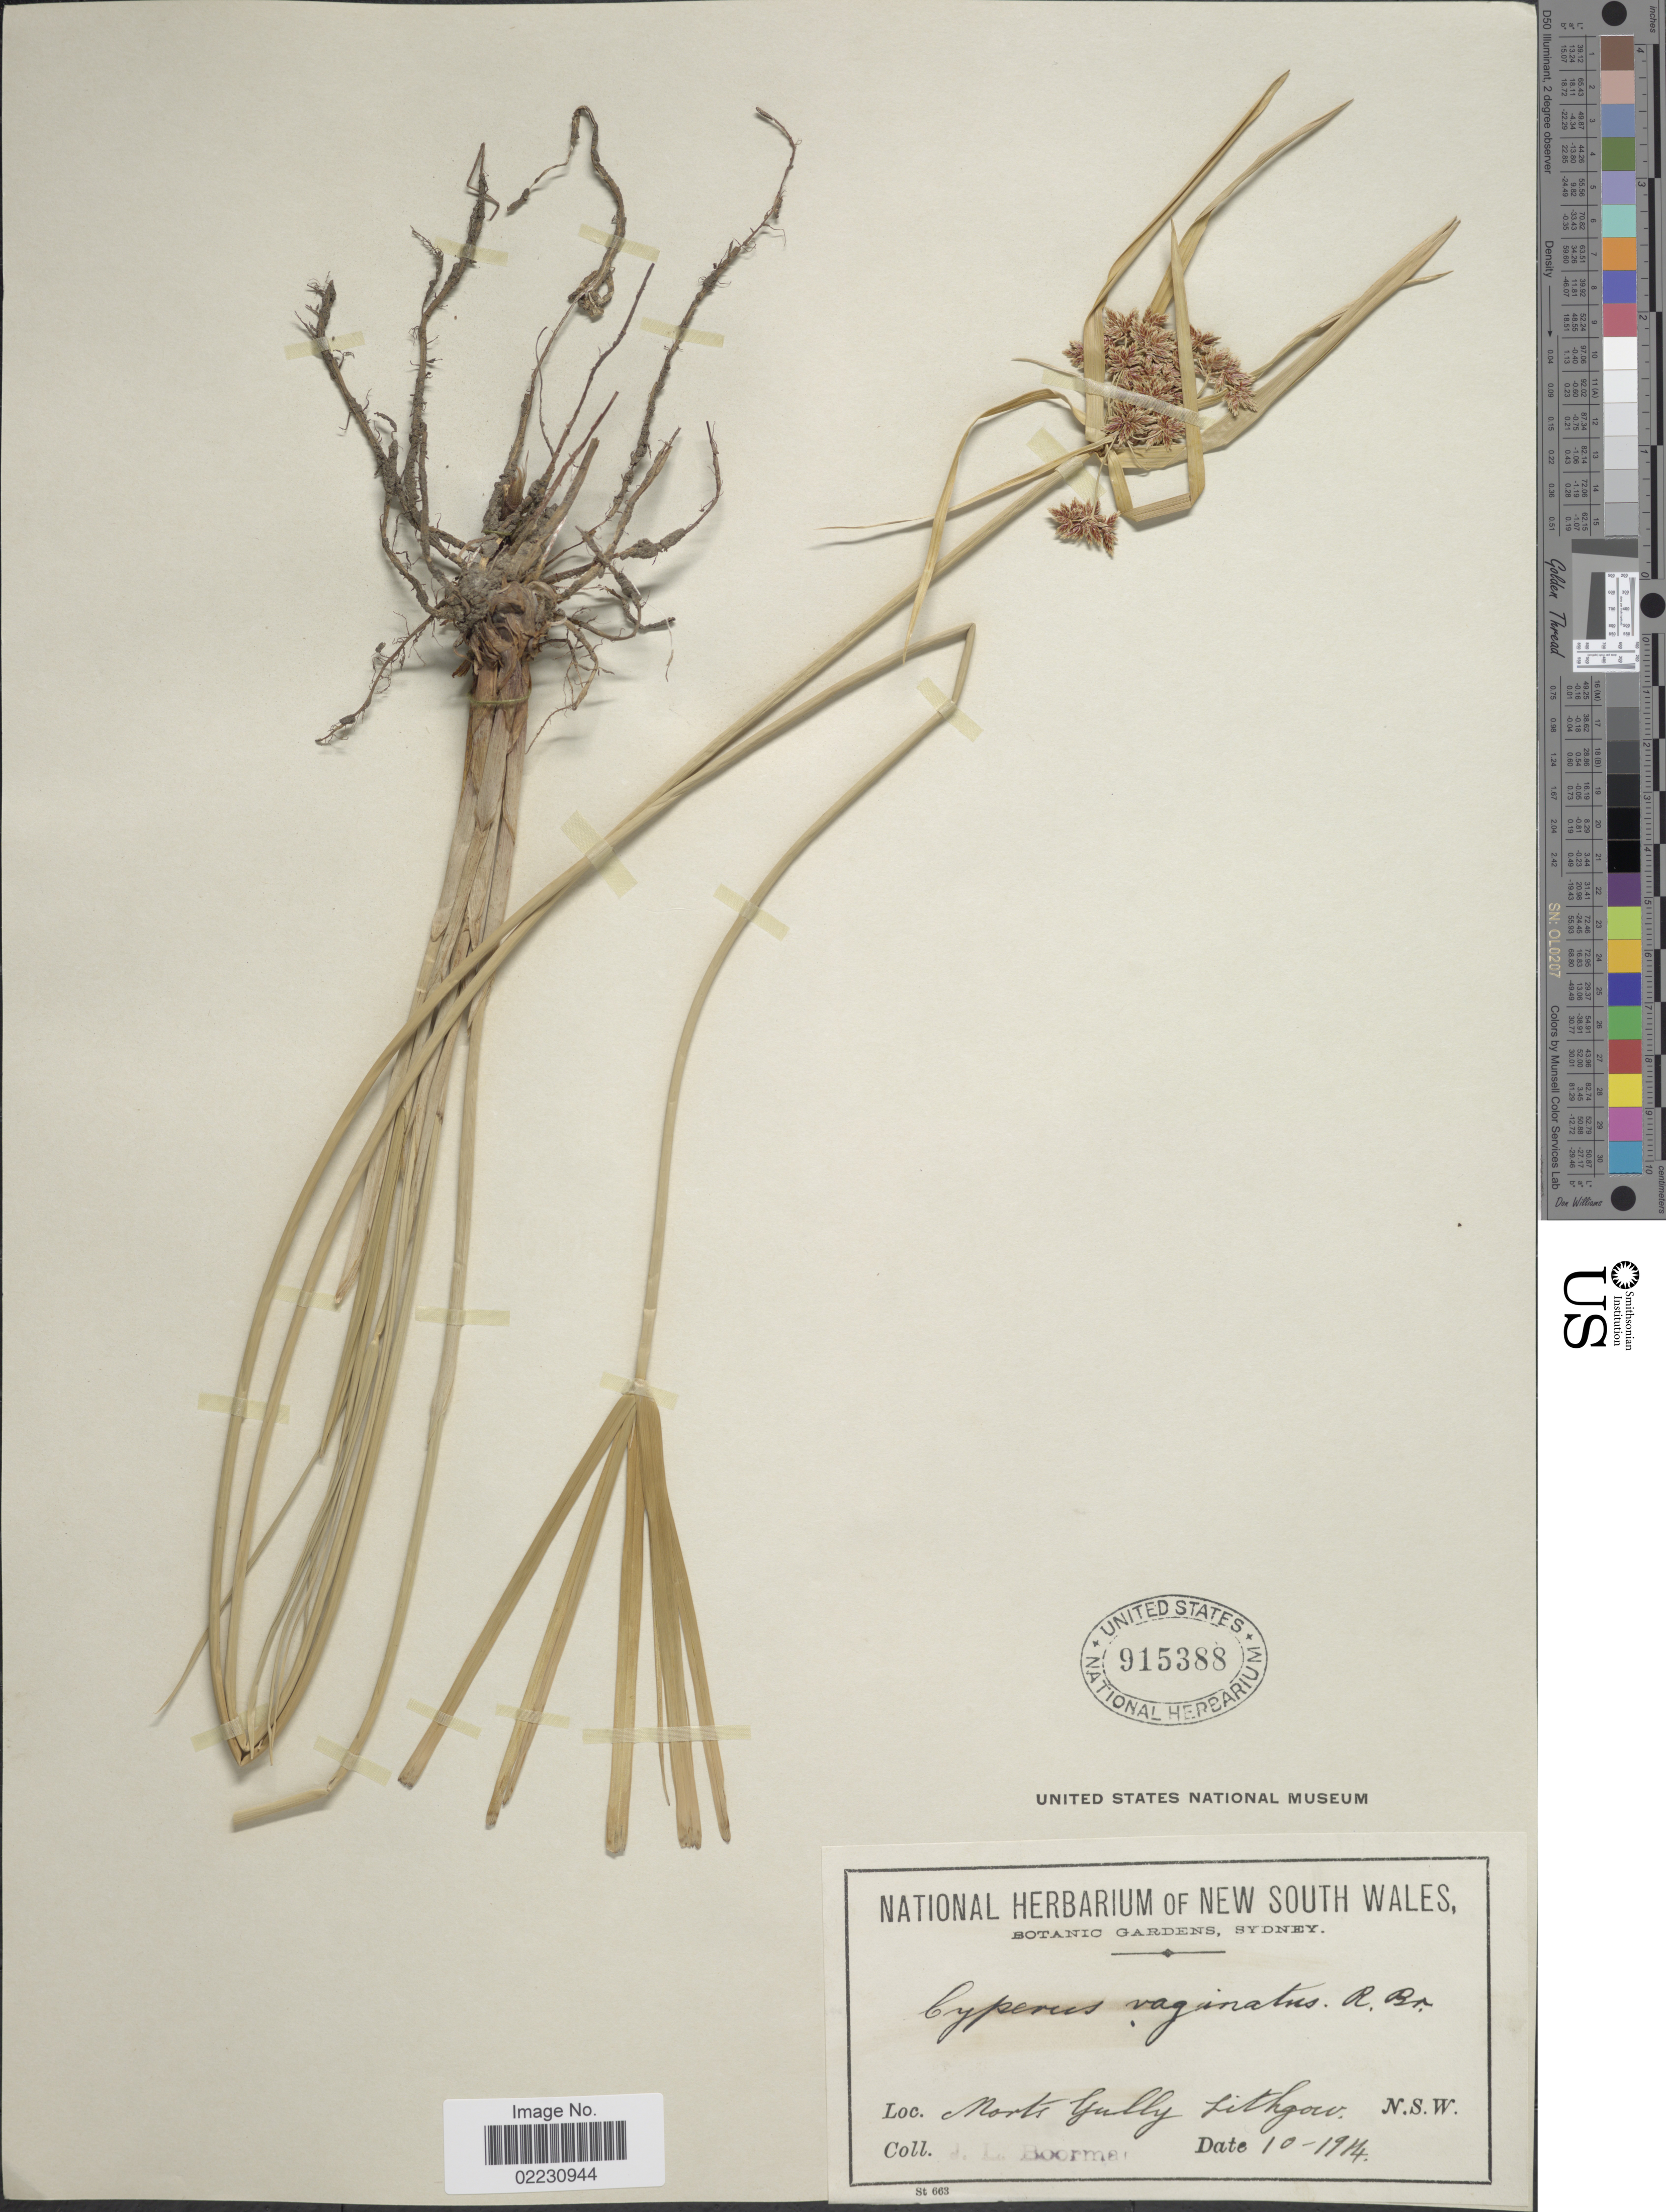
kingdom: Plantae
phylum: Tracheophyta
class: Liliopsida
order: Poales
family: Cyperaceae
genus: Cyperus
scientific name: Cyperus vaginatus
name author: R. Br.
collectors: J. Boorman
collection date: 1914-10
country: Australia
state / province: New South Wales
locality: Morts Gully Lithgow, N.S.W.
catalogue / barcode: US 915388